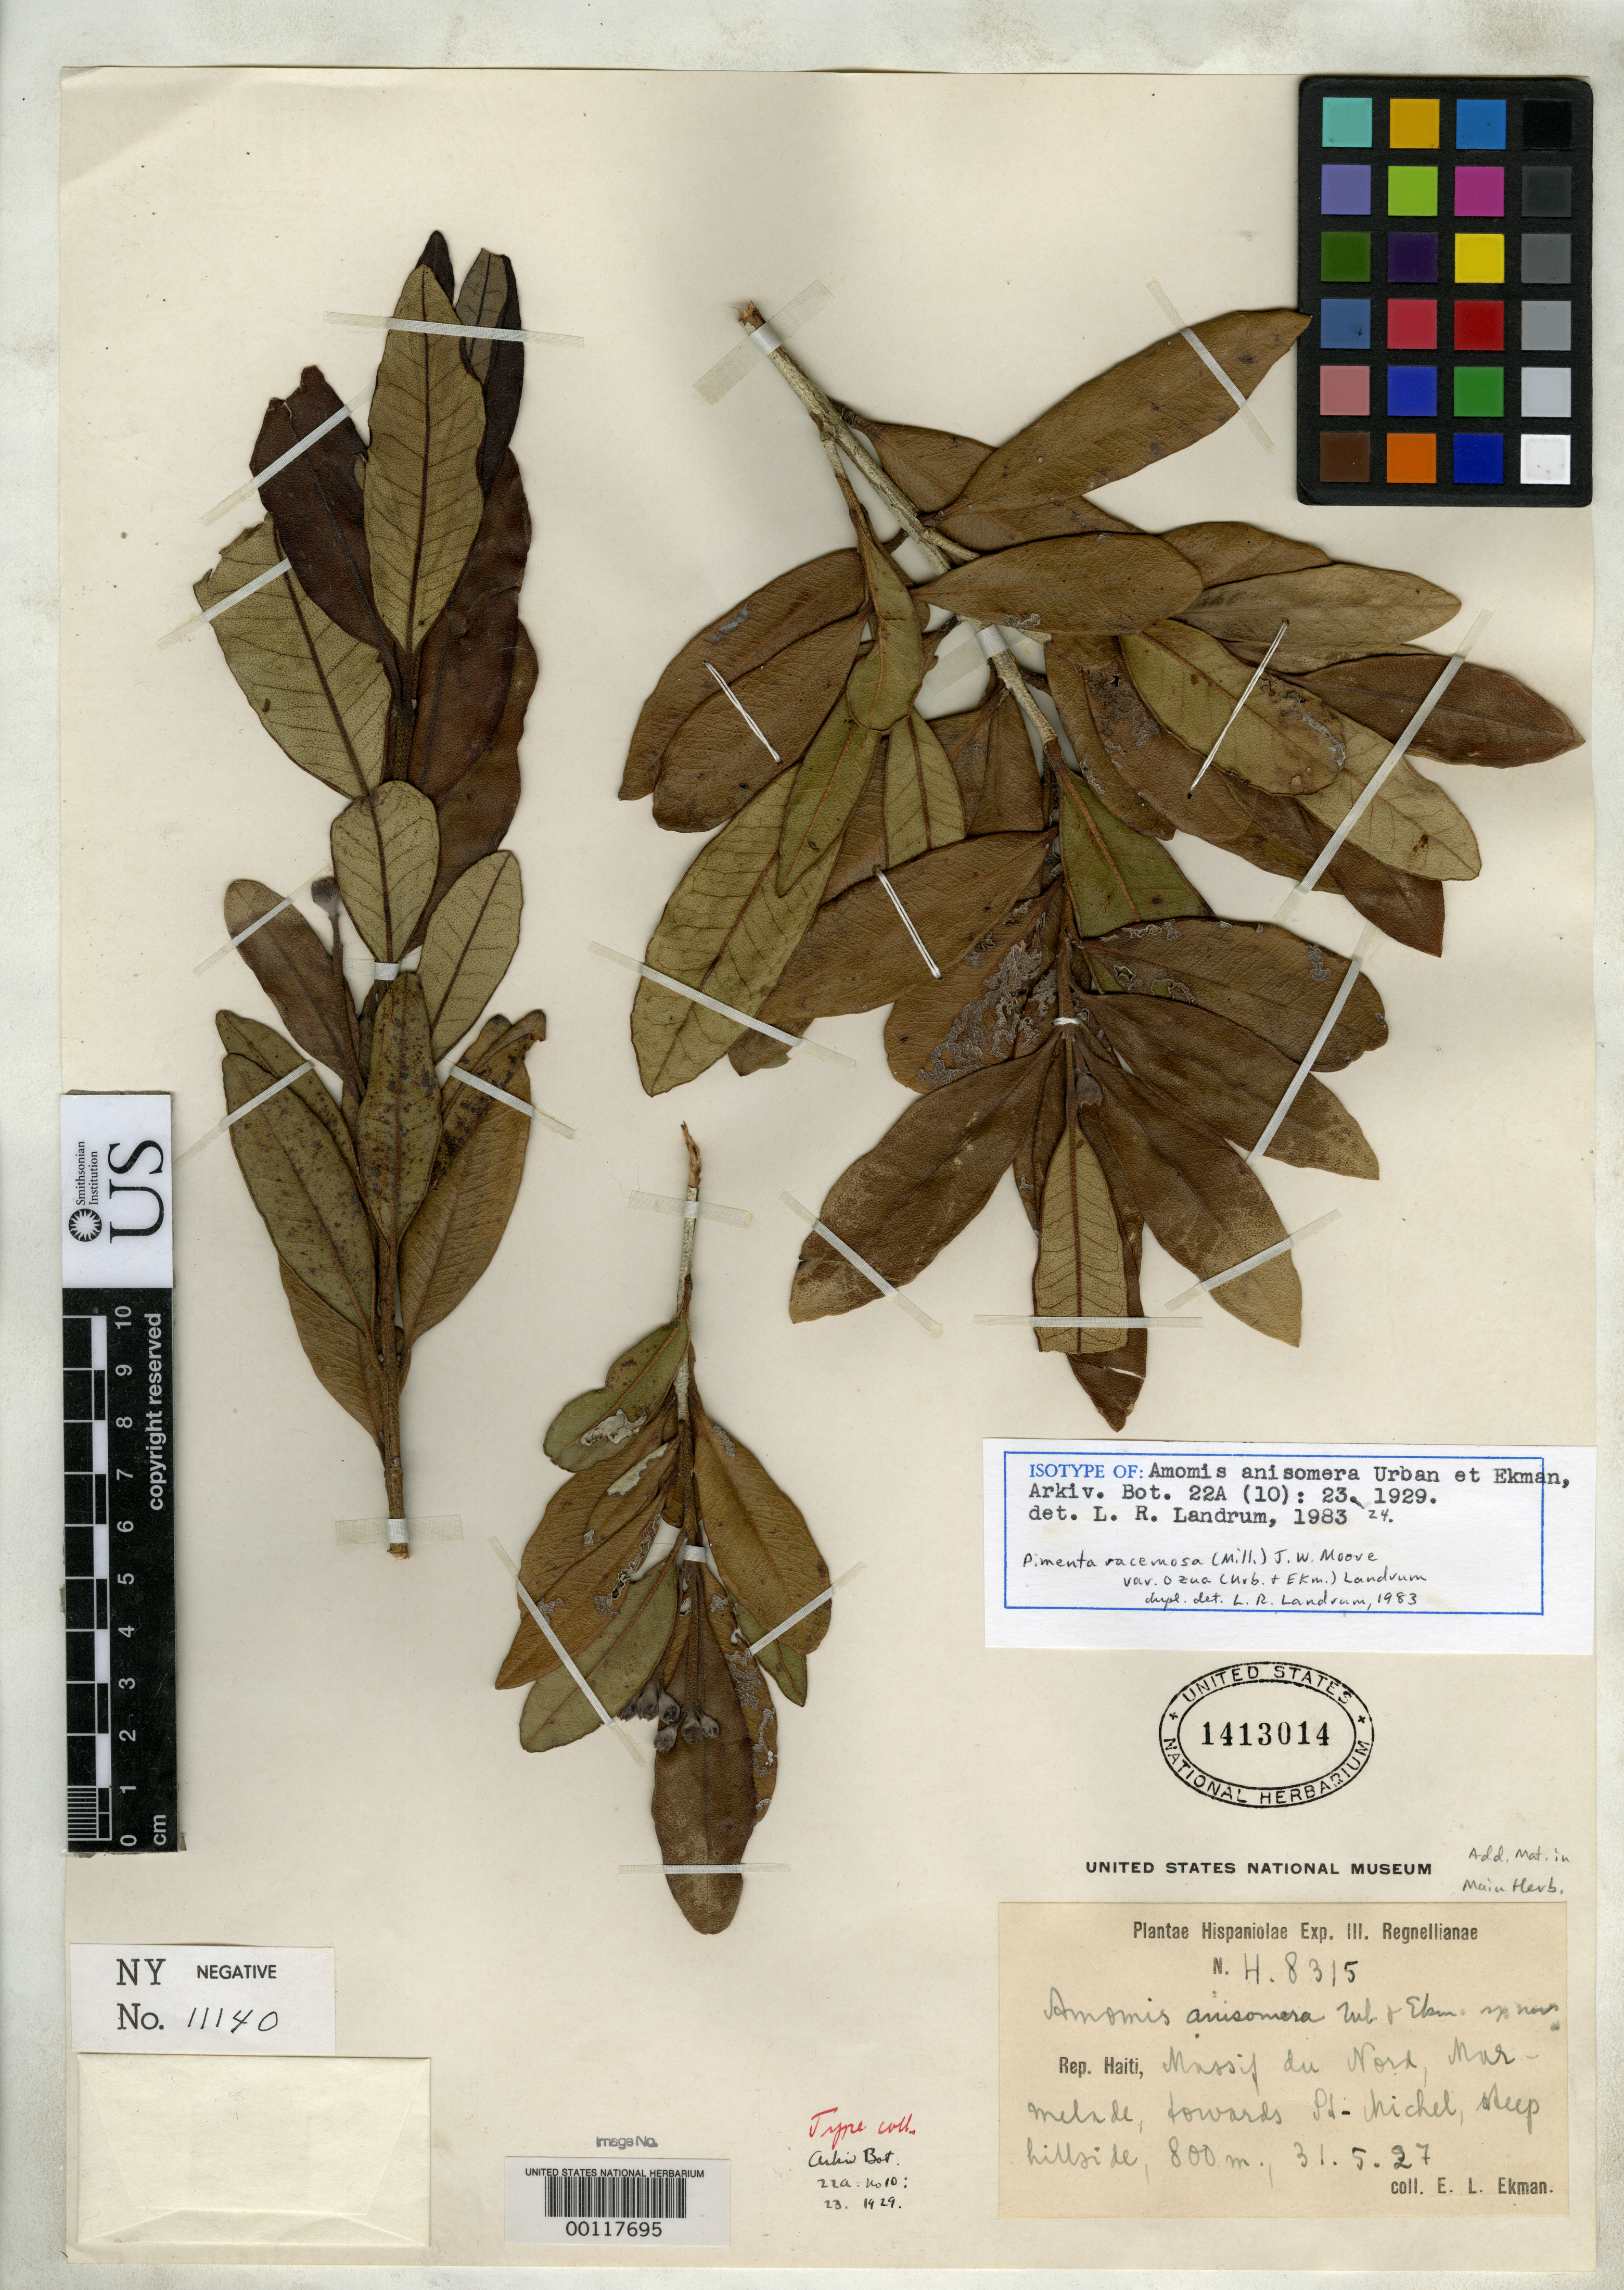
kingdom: Plantae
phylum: Tracheophyta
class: Magnoliopsida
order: Myrtales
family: Myrtaceae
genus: Amomis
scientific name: Amomis anisomera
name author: Urb. & Ekman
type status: Isotype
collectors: E. L. Ekman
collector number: H 8315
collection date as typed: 31 May 1927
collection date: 1927-05-31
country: Haiti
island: Hispaniola Island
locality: Massif du Nord, Marmelade.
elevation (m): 800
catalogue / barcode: US 1413014